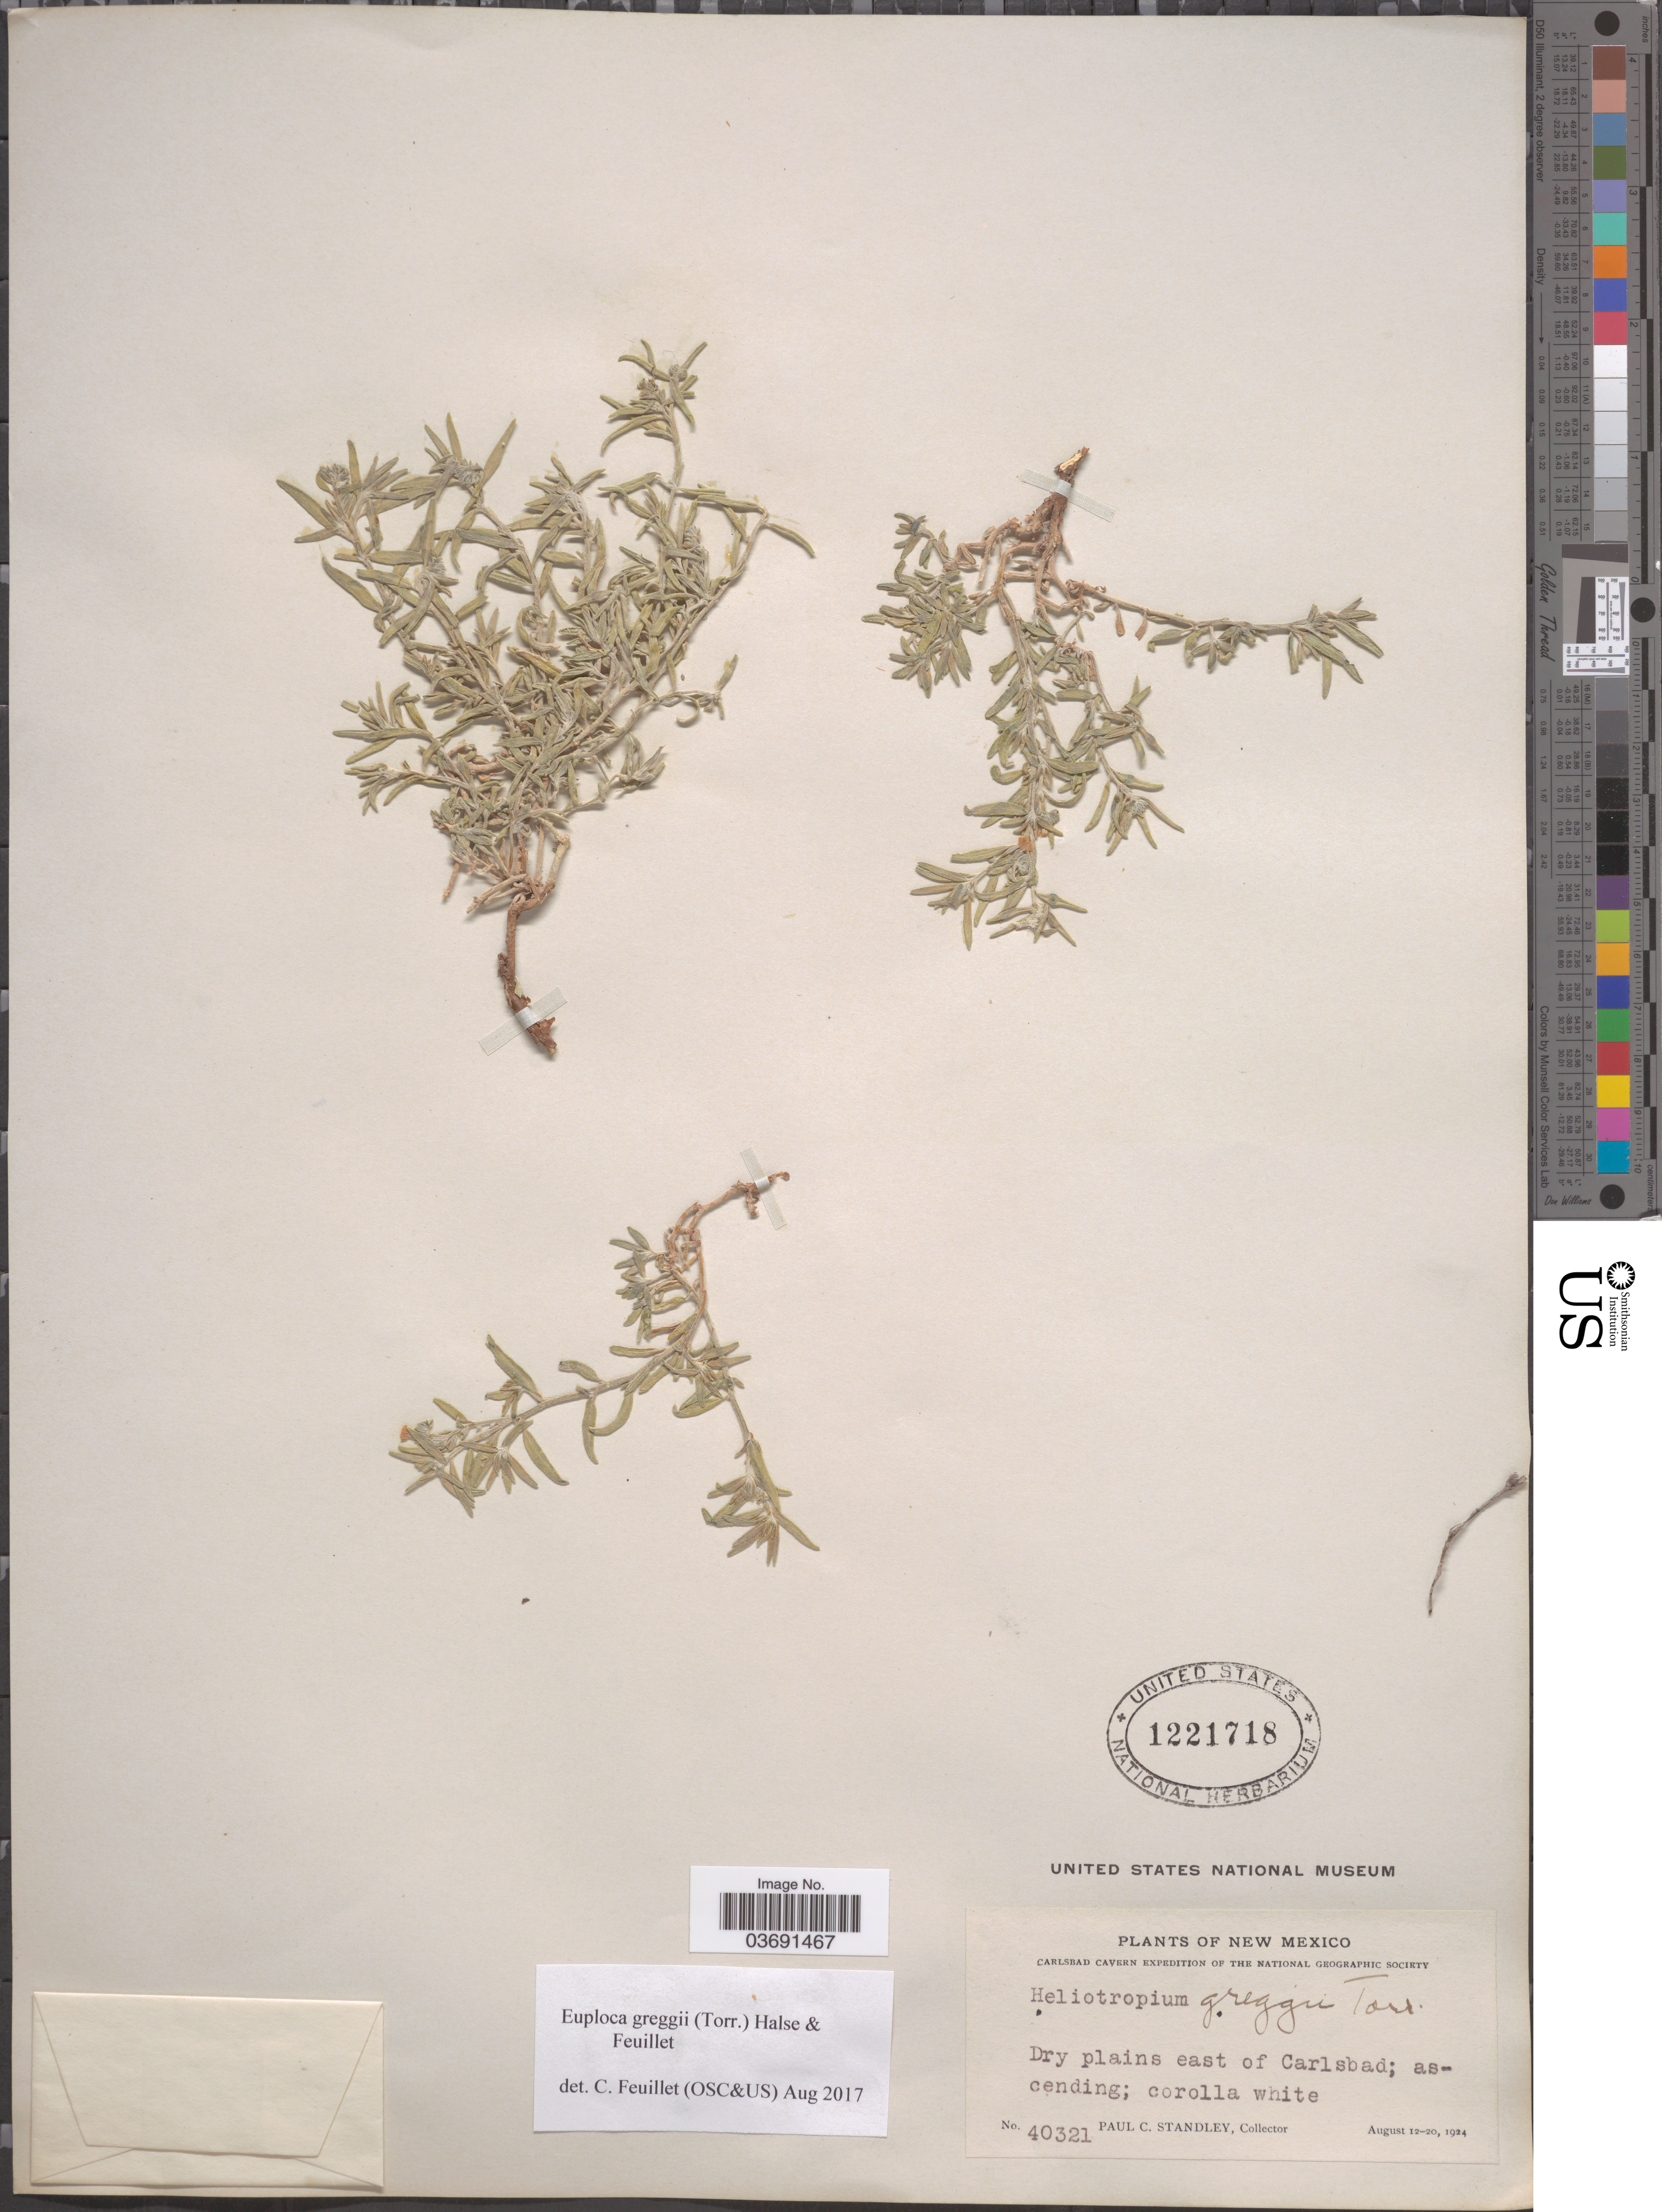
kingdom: Plantae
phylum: Tracheophyta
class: Magnoliopsida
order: Boraginales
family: Heliotropiaceae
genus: Euploca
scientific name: Euploca greggii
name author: (Torr.) Feuillet & Halse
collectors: P. C. Standley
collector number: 40321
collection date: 1924-08-12/1924-08-20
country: United States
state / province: New Mexico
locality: Dry plains east of Carlsbad.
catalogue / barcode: US 1221718